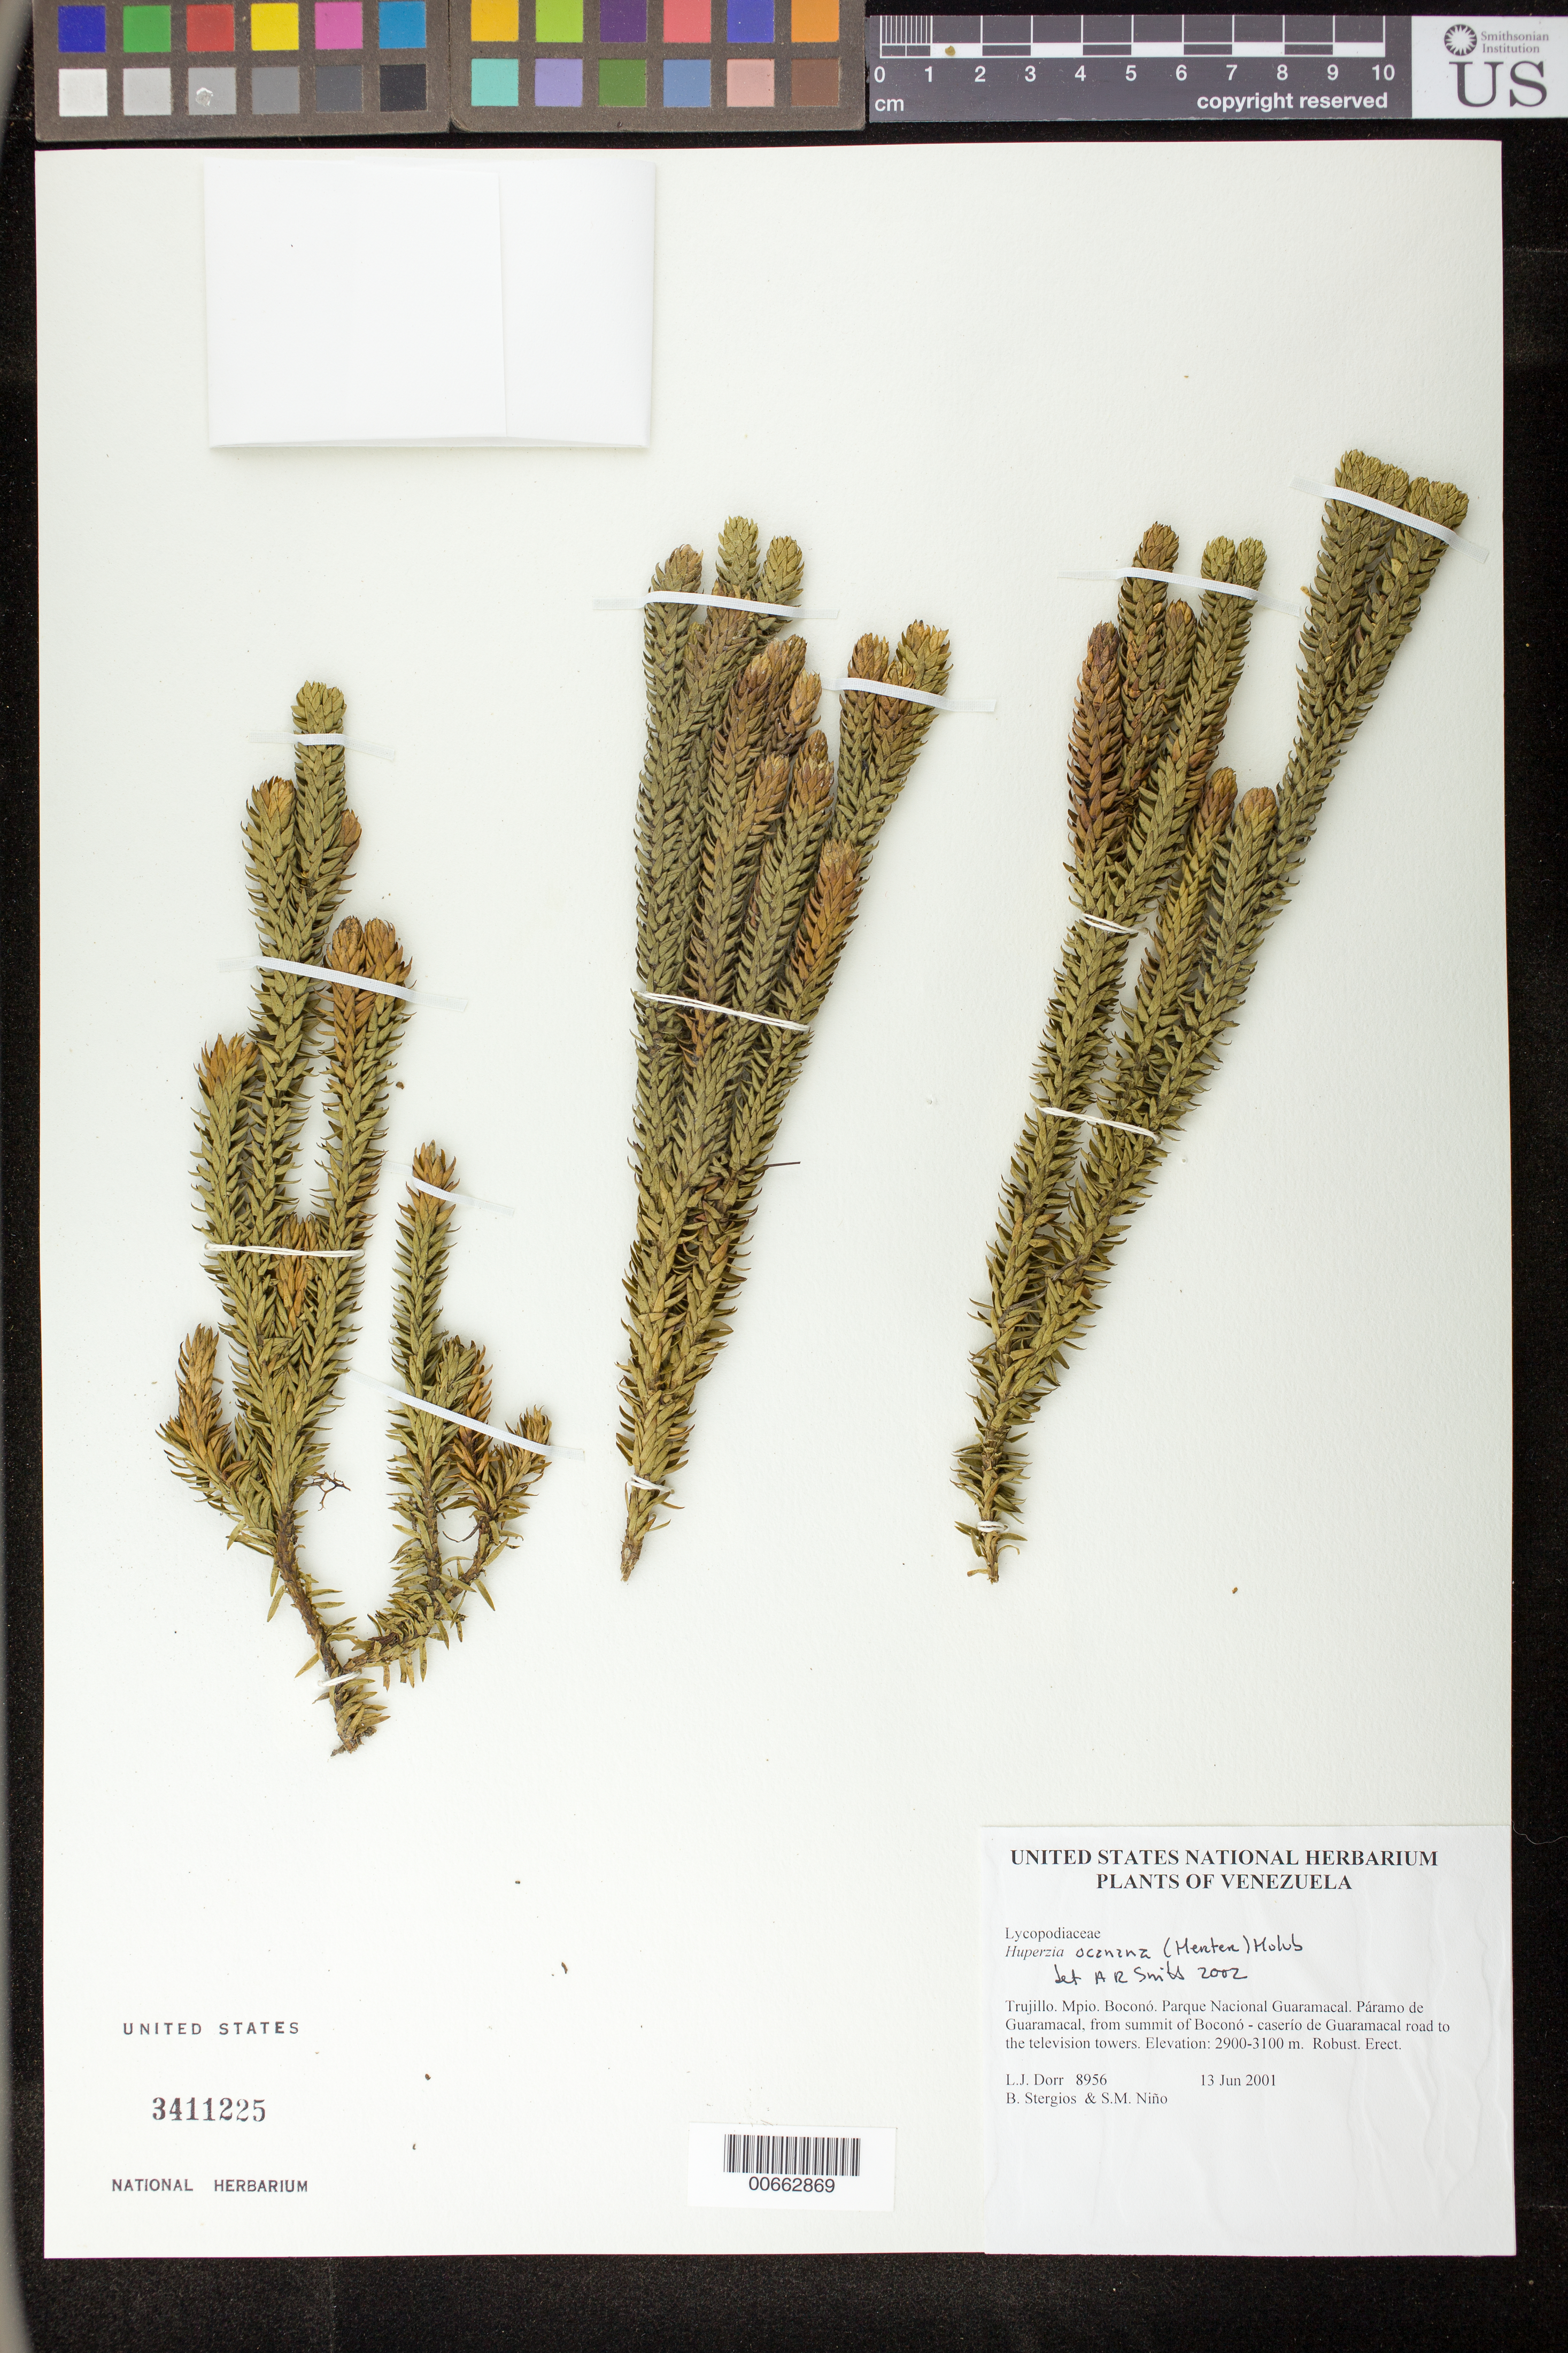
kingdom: Plantae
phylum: Tracheophyta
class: Lycopodiopsida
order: Lycopodiales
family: Lycopodiaceae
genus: Phlegmariurus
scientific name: Phlegmariurus ocananus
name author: (Herter) B. Øllg.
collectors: L. J. Dorr, B. G. Stergios & S. M. Niño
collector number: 8956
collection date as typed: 13 Jun 2001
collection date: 2001-06-13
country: Venezuela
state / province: Trujillo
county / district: Boconó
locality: Parque Nacional Guaramacal. Páramo de Guaramacal, from summit of Boconó-caserío de Guaramacal road to the television towers.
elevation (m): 2900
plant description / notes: PORT, UC, US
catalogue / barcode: US 3411225